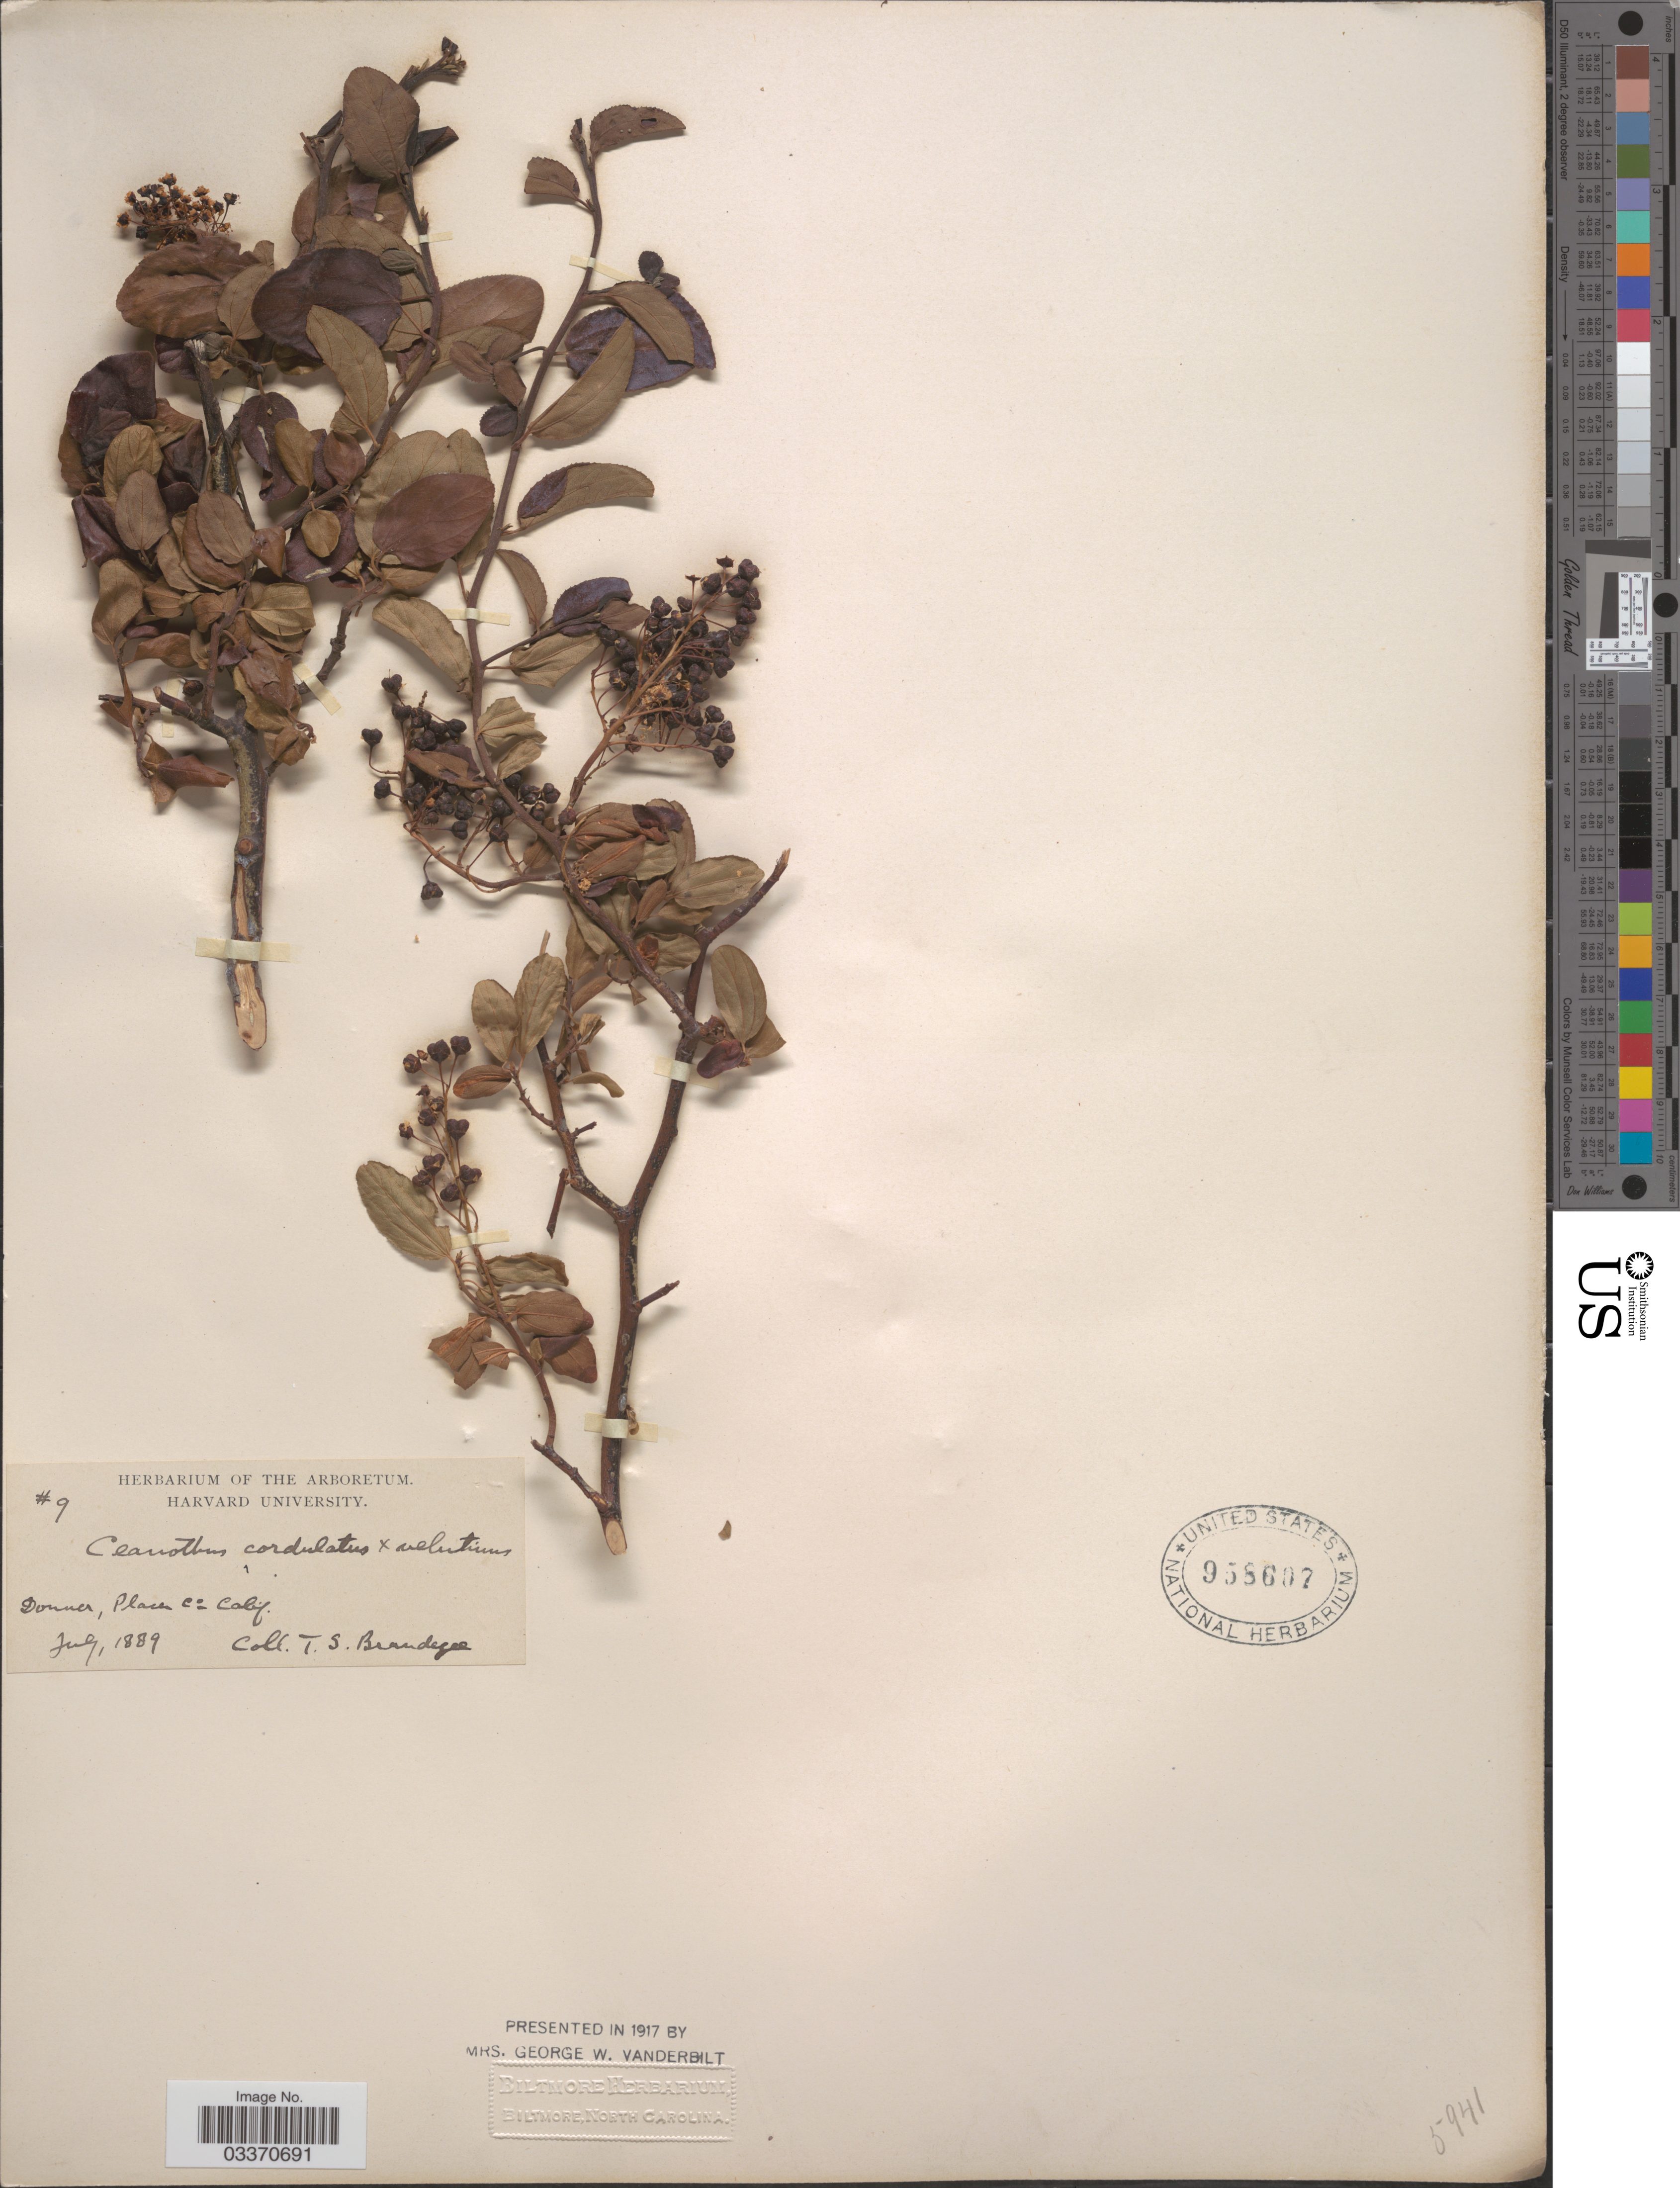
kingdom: Plantae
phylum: Tracheophyta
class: Magnoliopsida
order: Rosales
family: Rhamnaceae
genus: Ceanothus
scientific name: Ceanothus cordulatus x C. velutinus Douglas ex Hook.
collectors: T. S. Brandegee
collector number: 9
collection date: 1889-07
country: United States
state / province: California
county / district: Placer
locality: Donner, Placer Co.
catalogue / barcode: US 958607